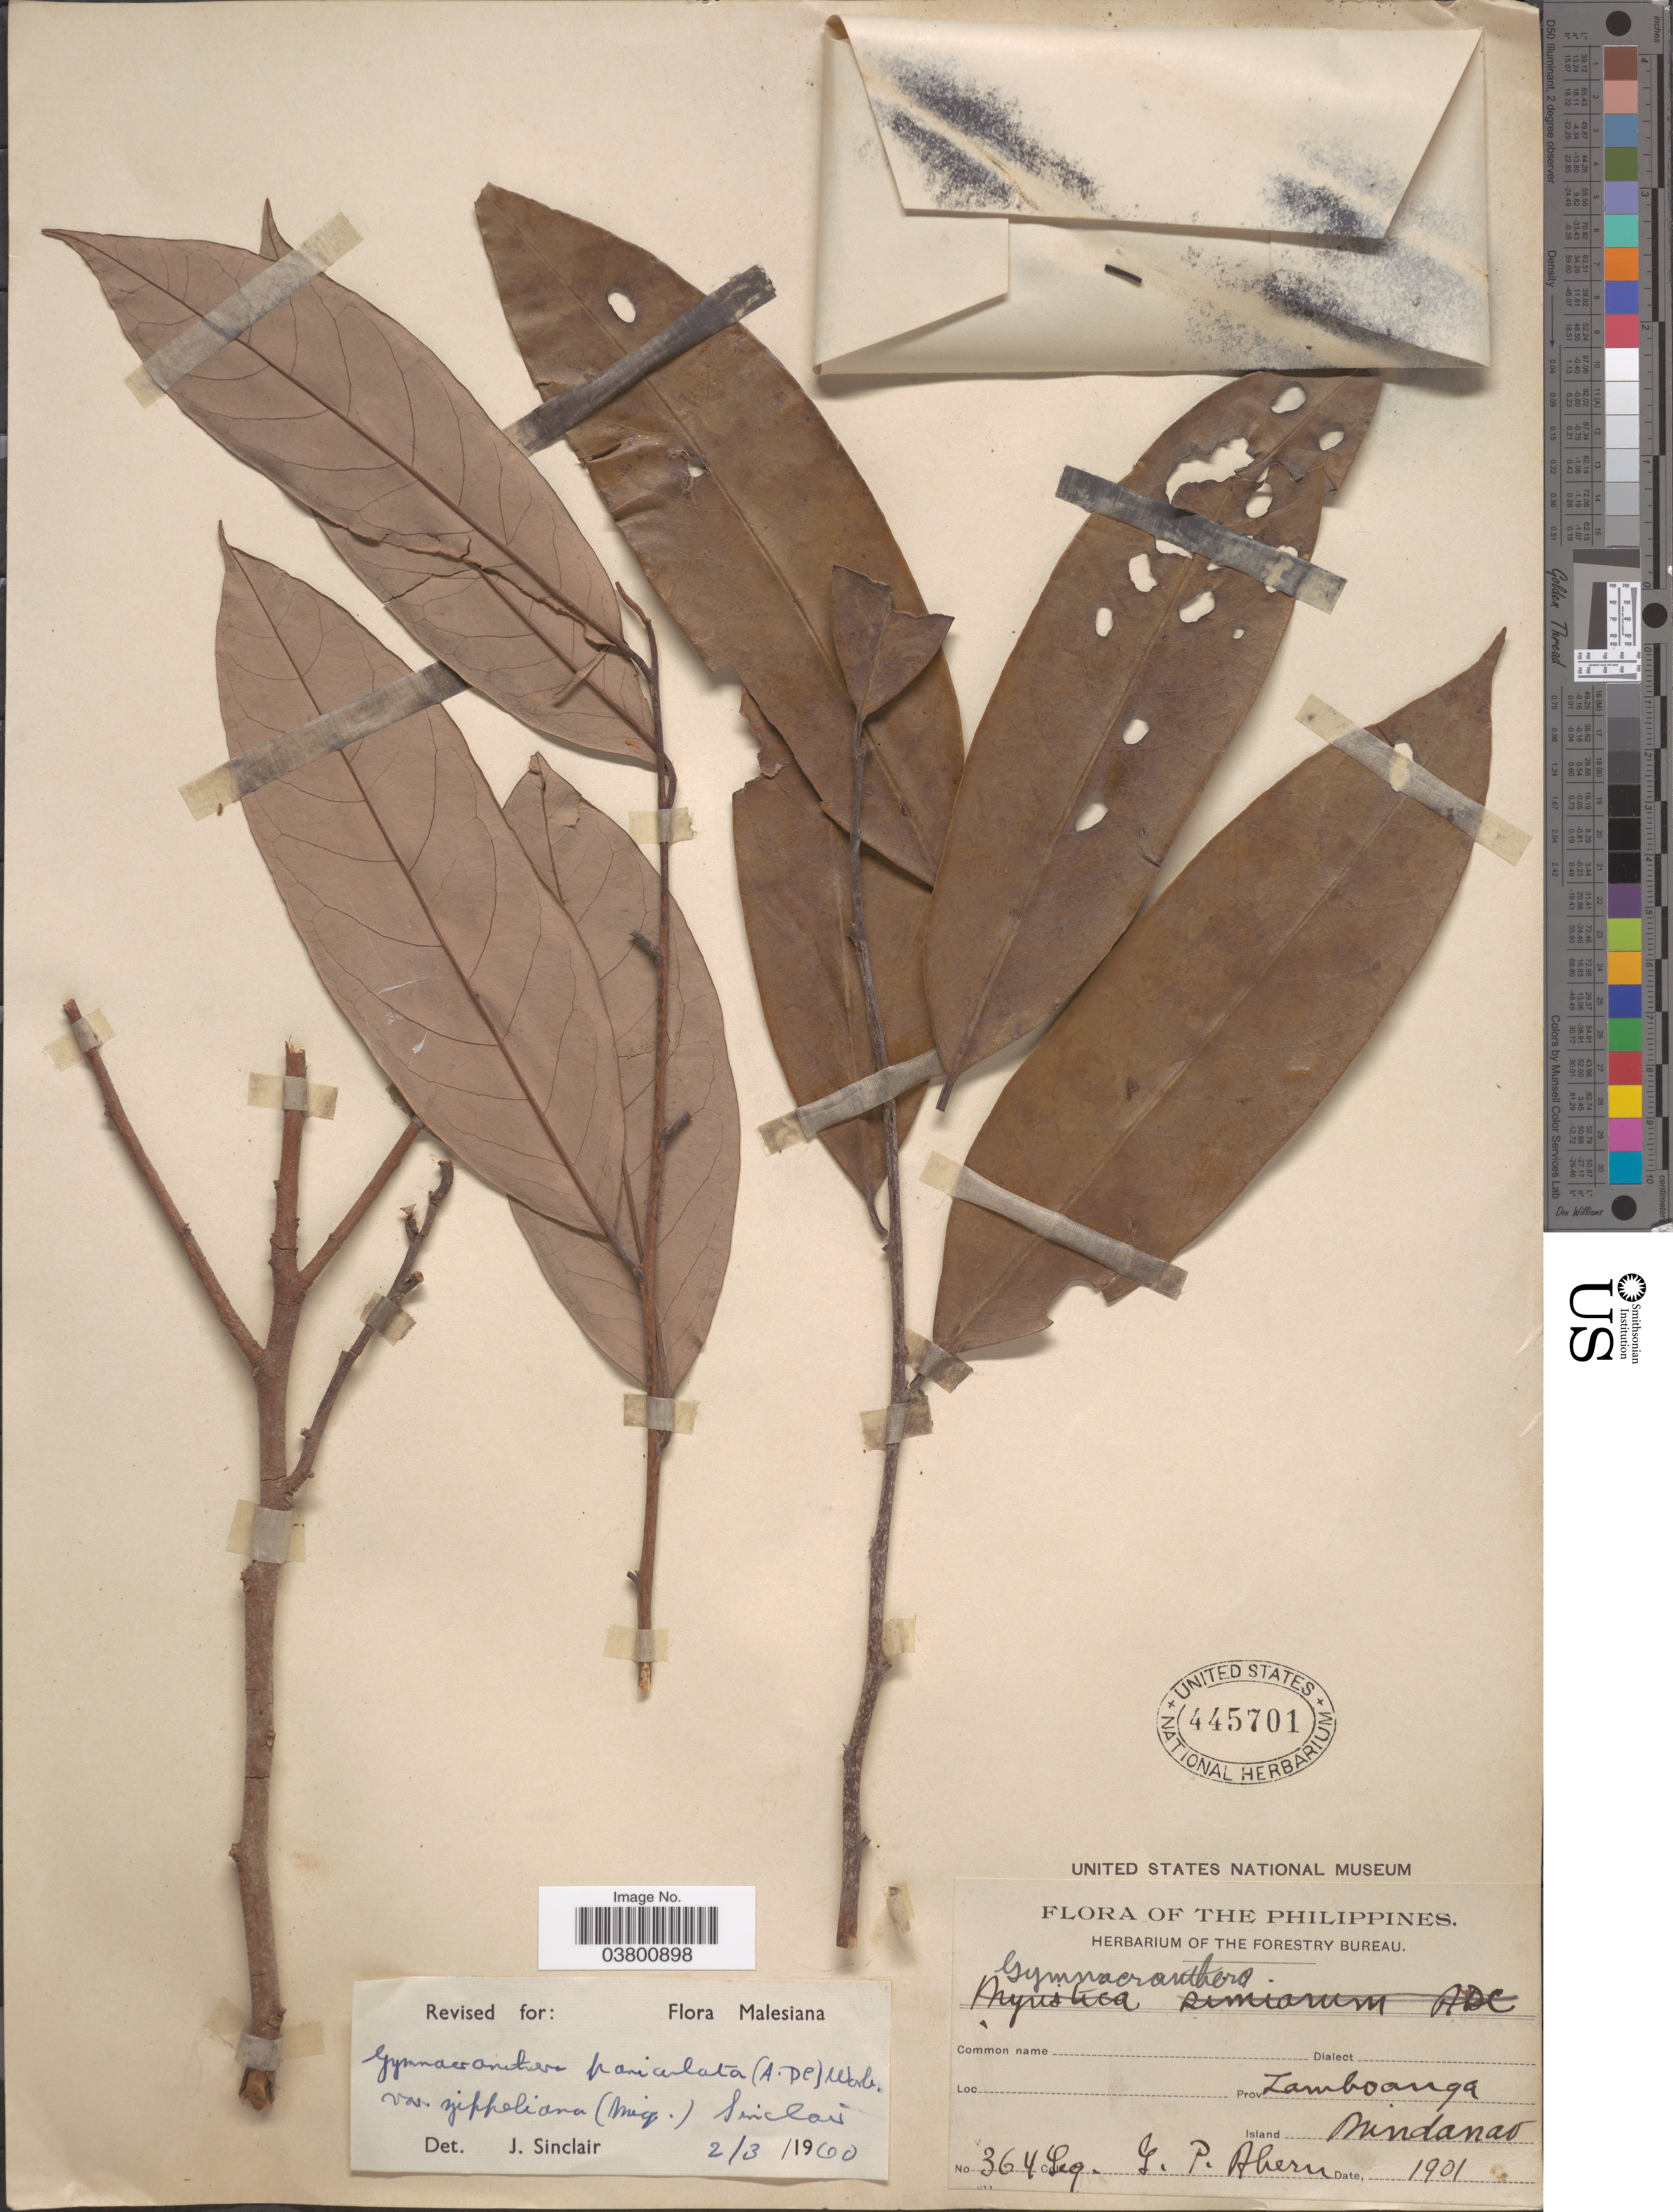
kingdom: Plantae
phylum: Tracheophyta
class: Magnoliopsida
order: Magnoliales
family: Myristicaceae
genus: Gymnacranthera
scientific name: Gymnacranthera paniculata var. zippeliana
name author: (DC.) Warb.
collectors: G. Ahern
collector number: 364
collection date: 1901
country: Philippines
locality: Prov. Zamboanga. Island Mindanao.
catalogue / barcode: US 445701